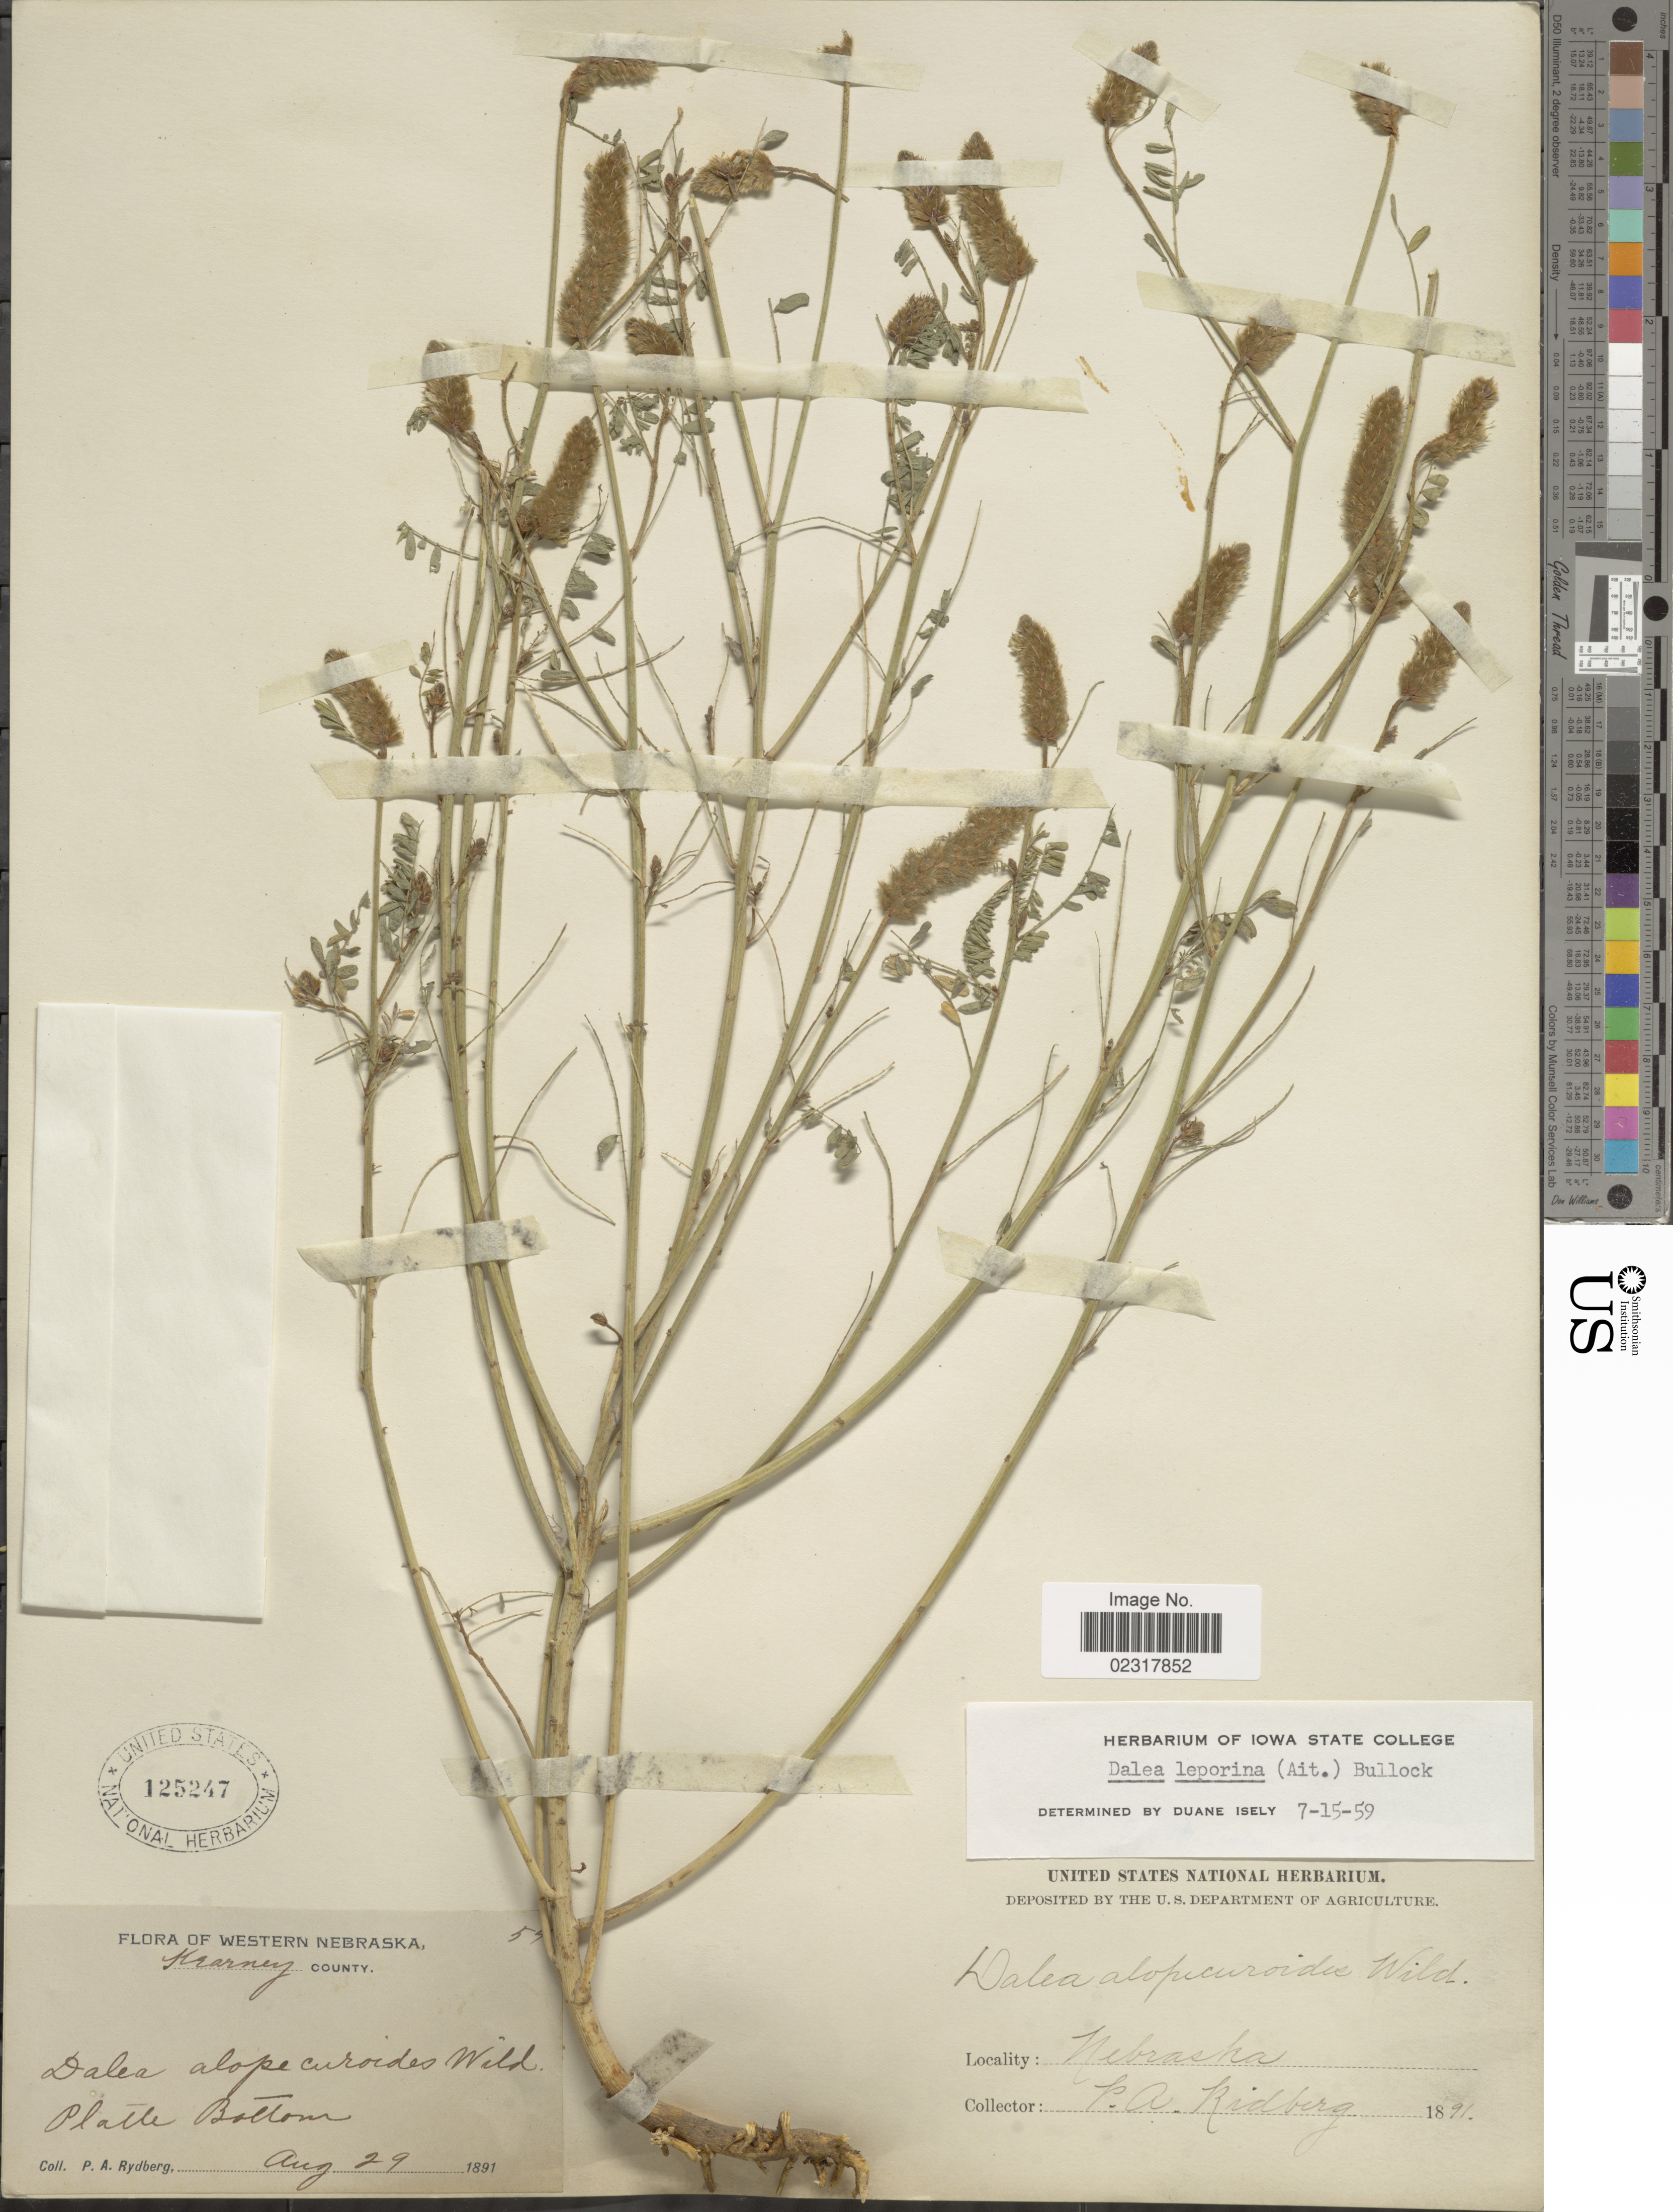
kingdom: Plantae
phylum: Tracheophyta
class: Magnoliopsida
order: Fabales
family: Fabaceae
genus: Dalea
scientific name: Dalea leporina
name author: (Aiton) Bullock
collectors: P. A. Rydberg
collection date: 1891-08-29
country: United States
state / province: Nebraska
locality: Western Nebraska. Kearney County. Platle Bottom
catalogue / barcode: US 125247